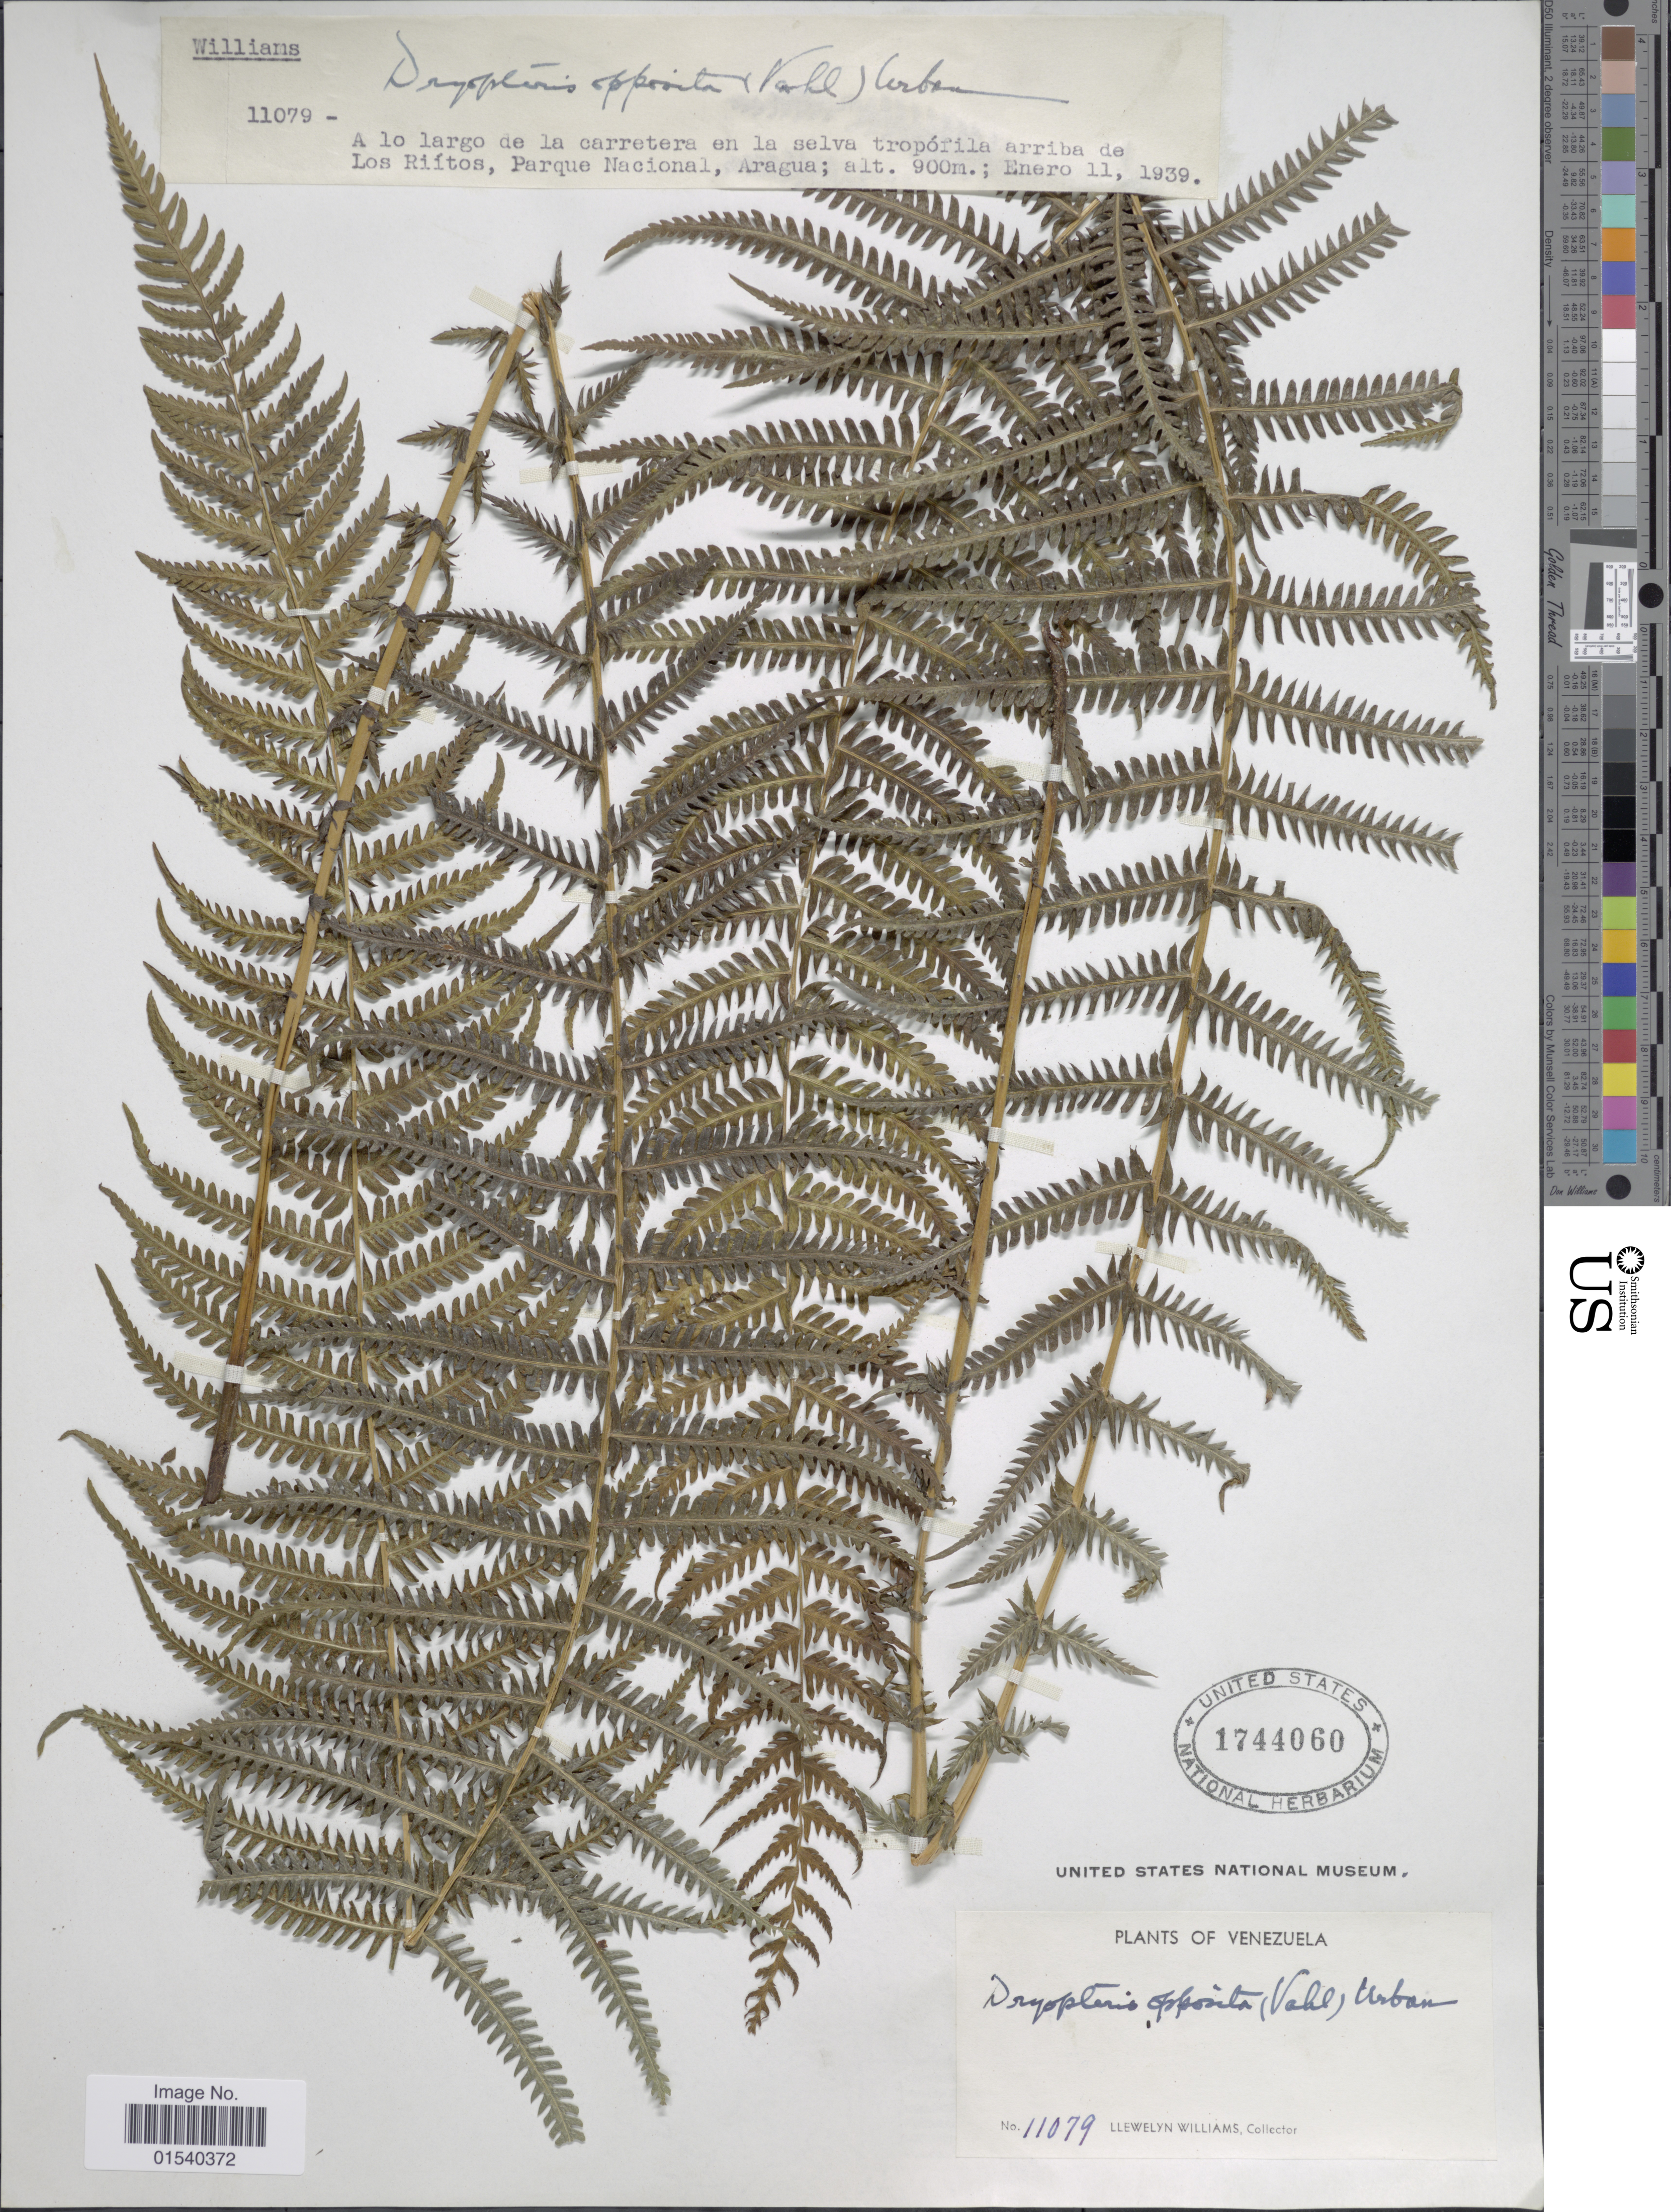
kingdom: Plantae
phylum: Tracheophyta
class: Polypodiopsida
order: Polypodiales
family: Thelypteridaceae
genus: Amauropelta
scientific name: Amauropelta opposita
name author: (Vahl) Pic. Serm.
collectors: Ll. Williams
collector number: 11079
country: Venezuela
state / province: Aragua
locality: A lo largo de la carretera en la selva tropófila arriba de Los Riitos, Parque Nacional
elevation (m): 900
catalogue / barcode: US 1744060